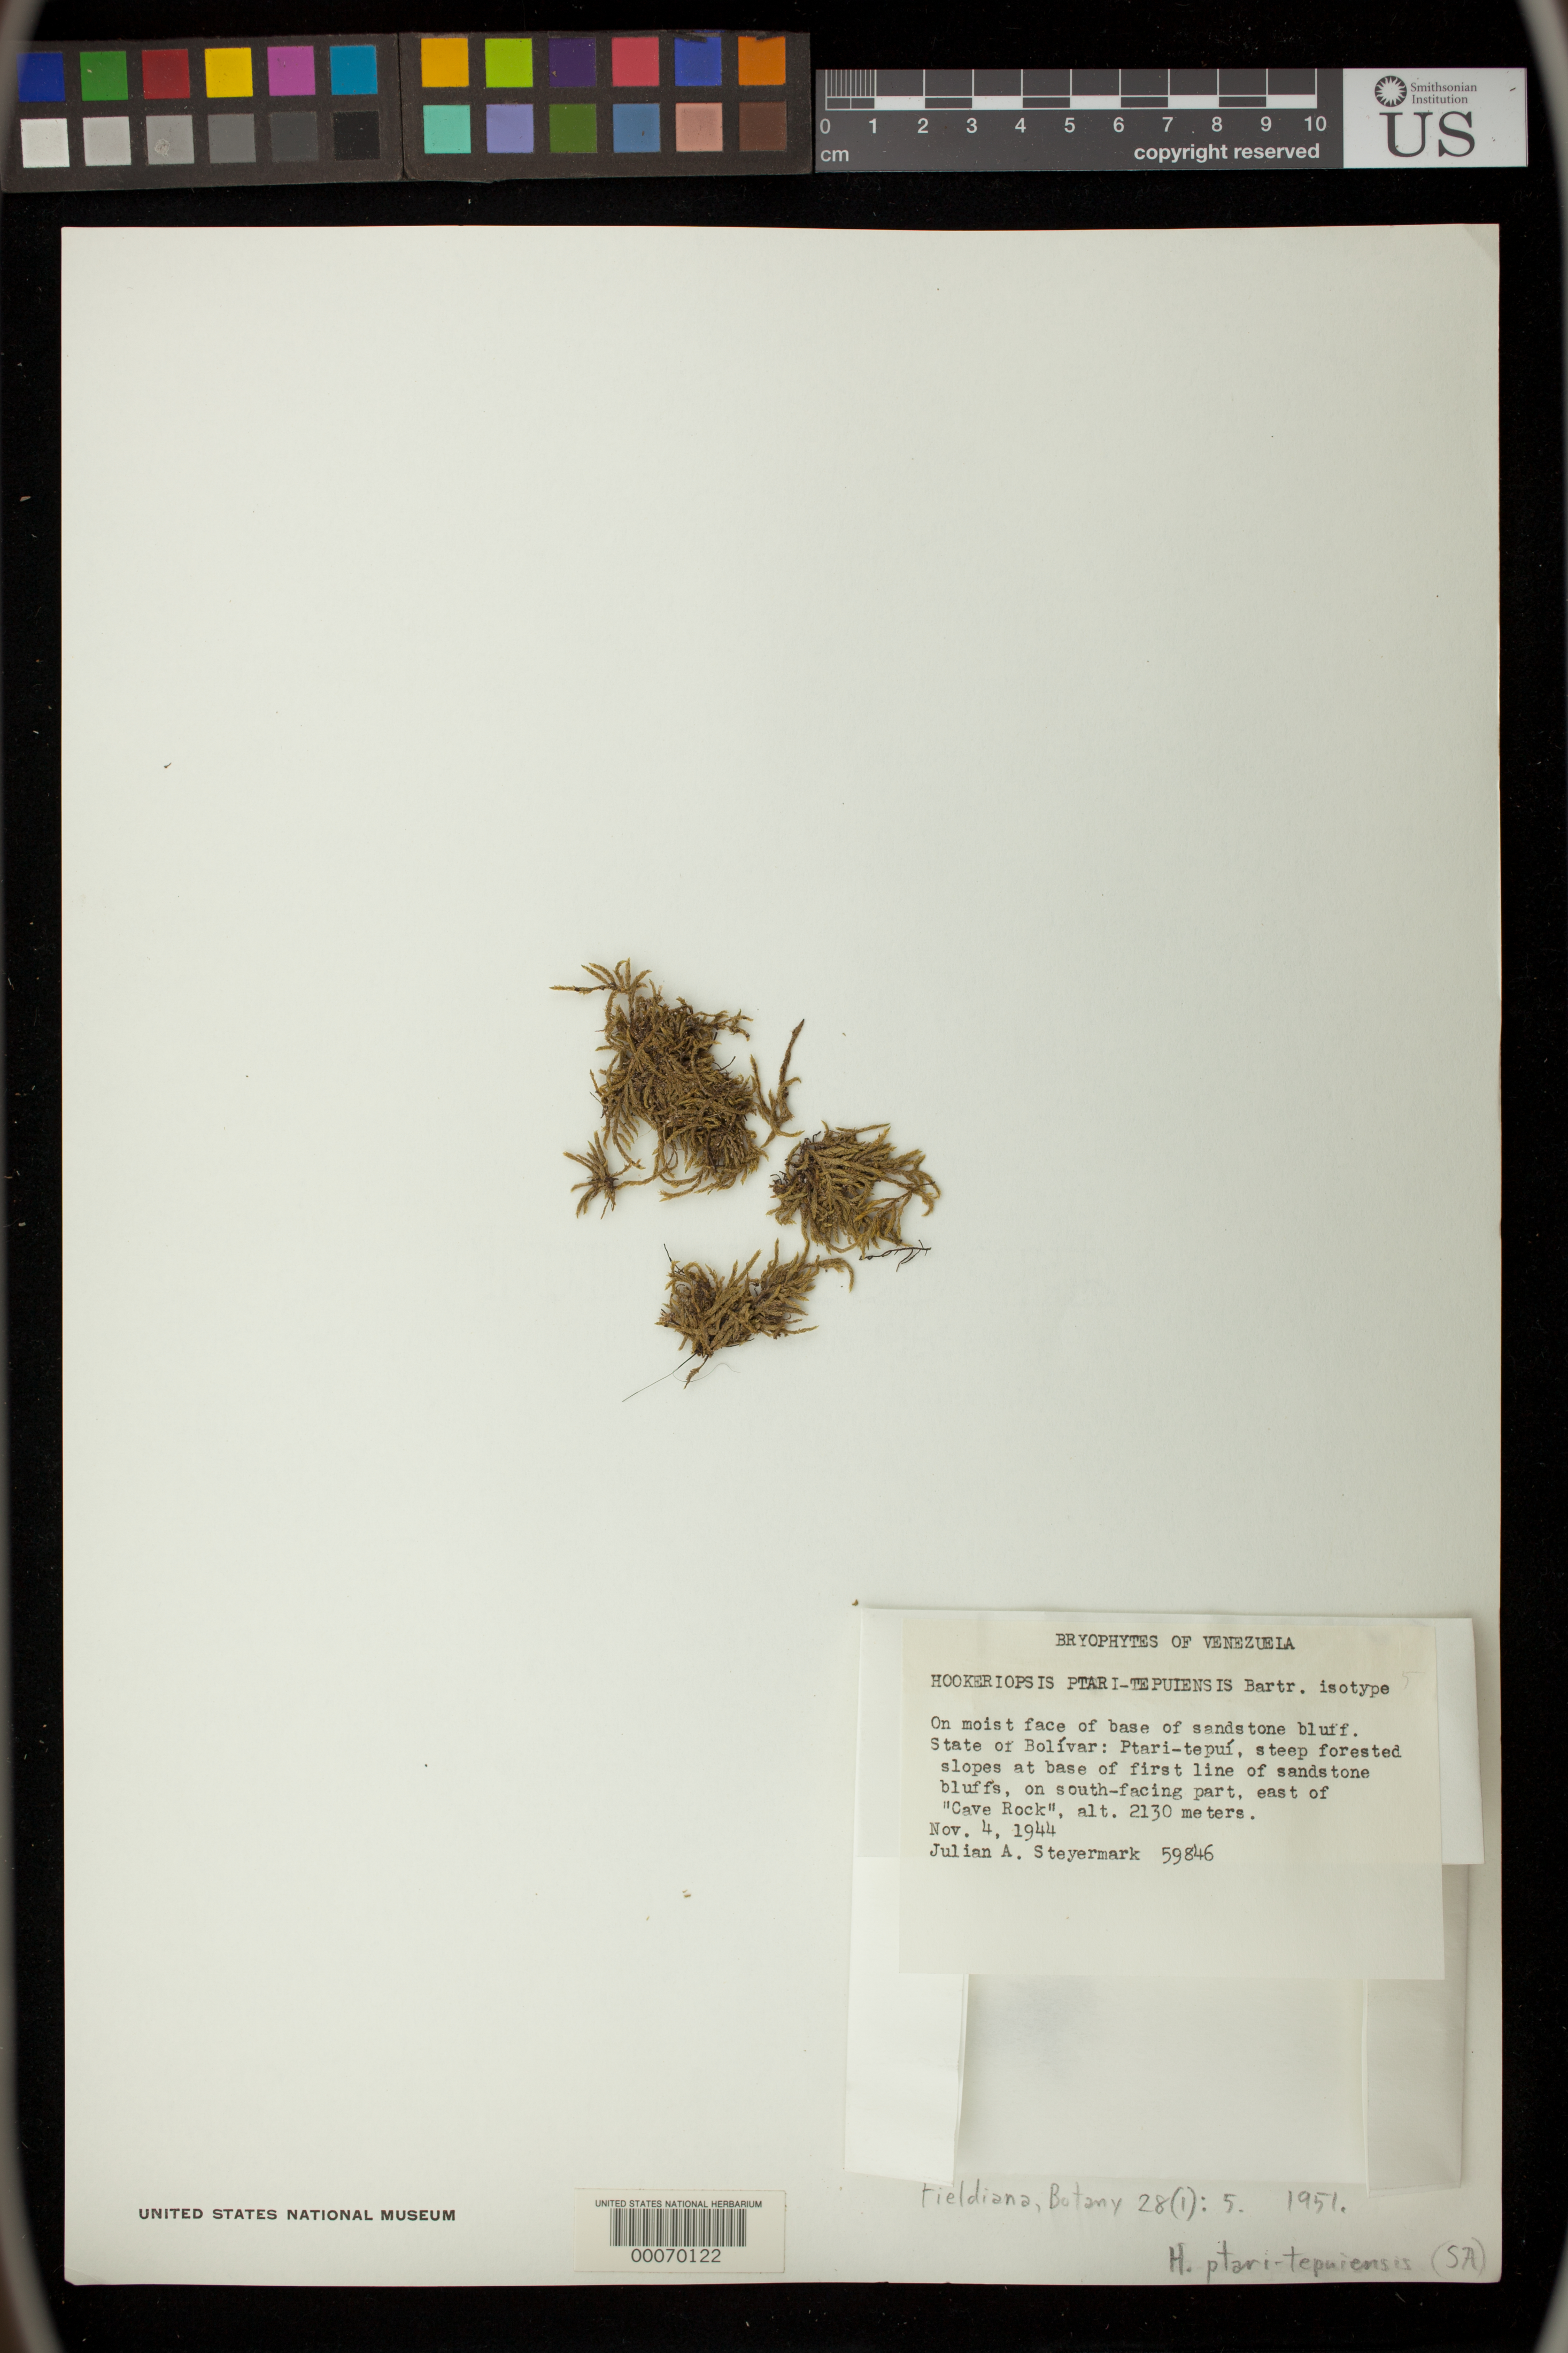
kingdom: Plantae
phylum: Bryophyta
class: Bryopsida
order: Hookeriales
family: Pilotrichaceae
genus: Hookeriopsis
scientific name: Hookeriopsis ptari-tepuiensis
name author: E.B. Bartram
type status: Isotype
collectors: J. Steyermark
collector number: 59846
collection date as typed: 04 Nov 1944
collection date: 1944-11-04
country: Venezuela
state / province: Bolivar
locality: Ptari-tepui east of Cave Rock.